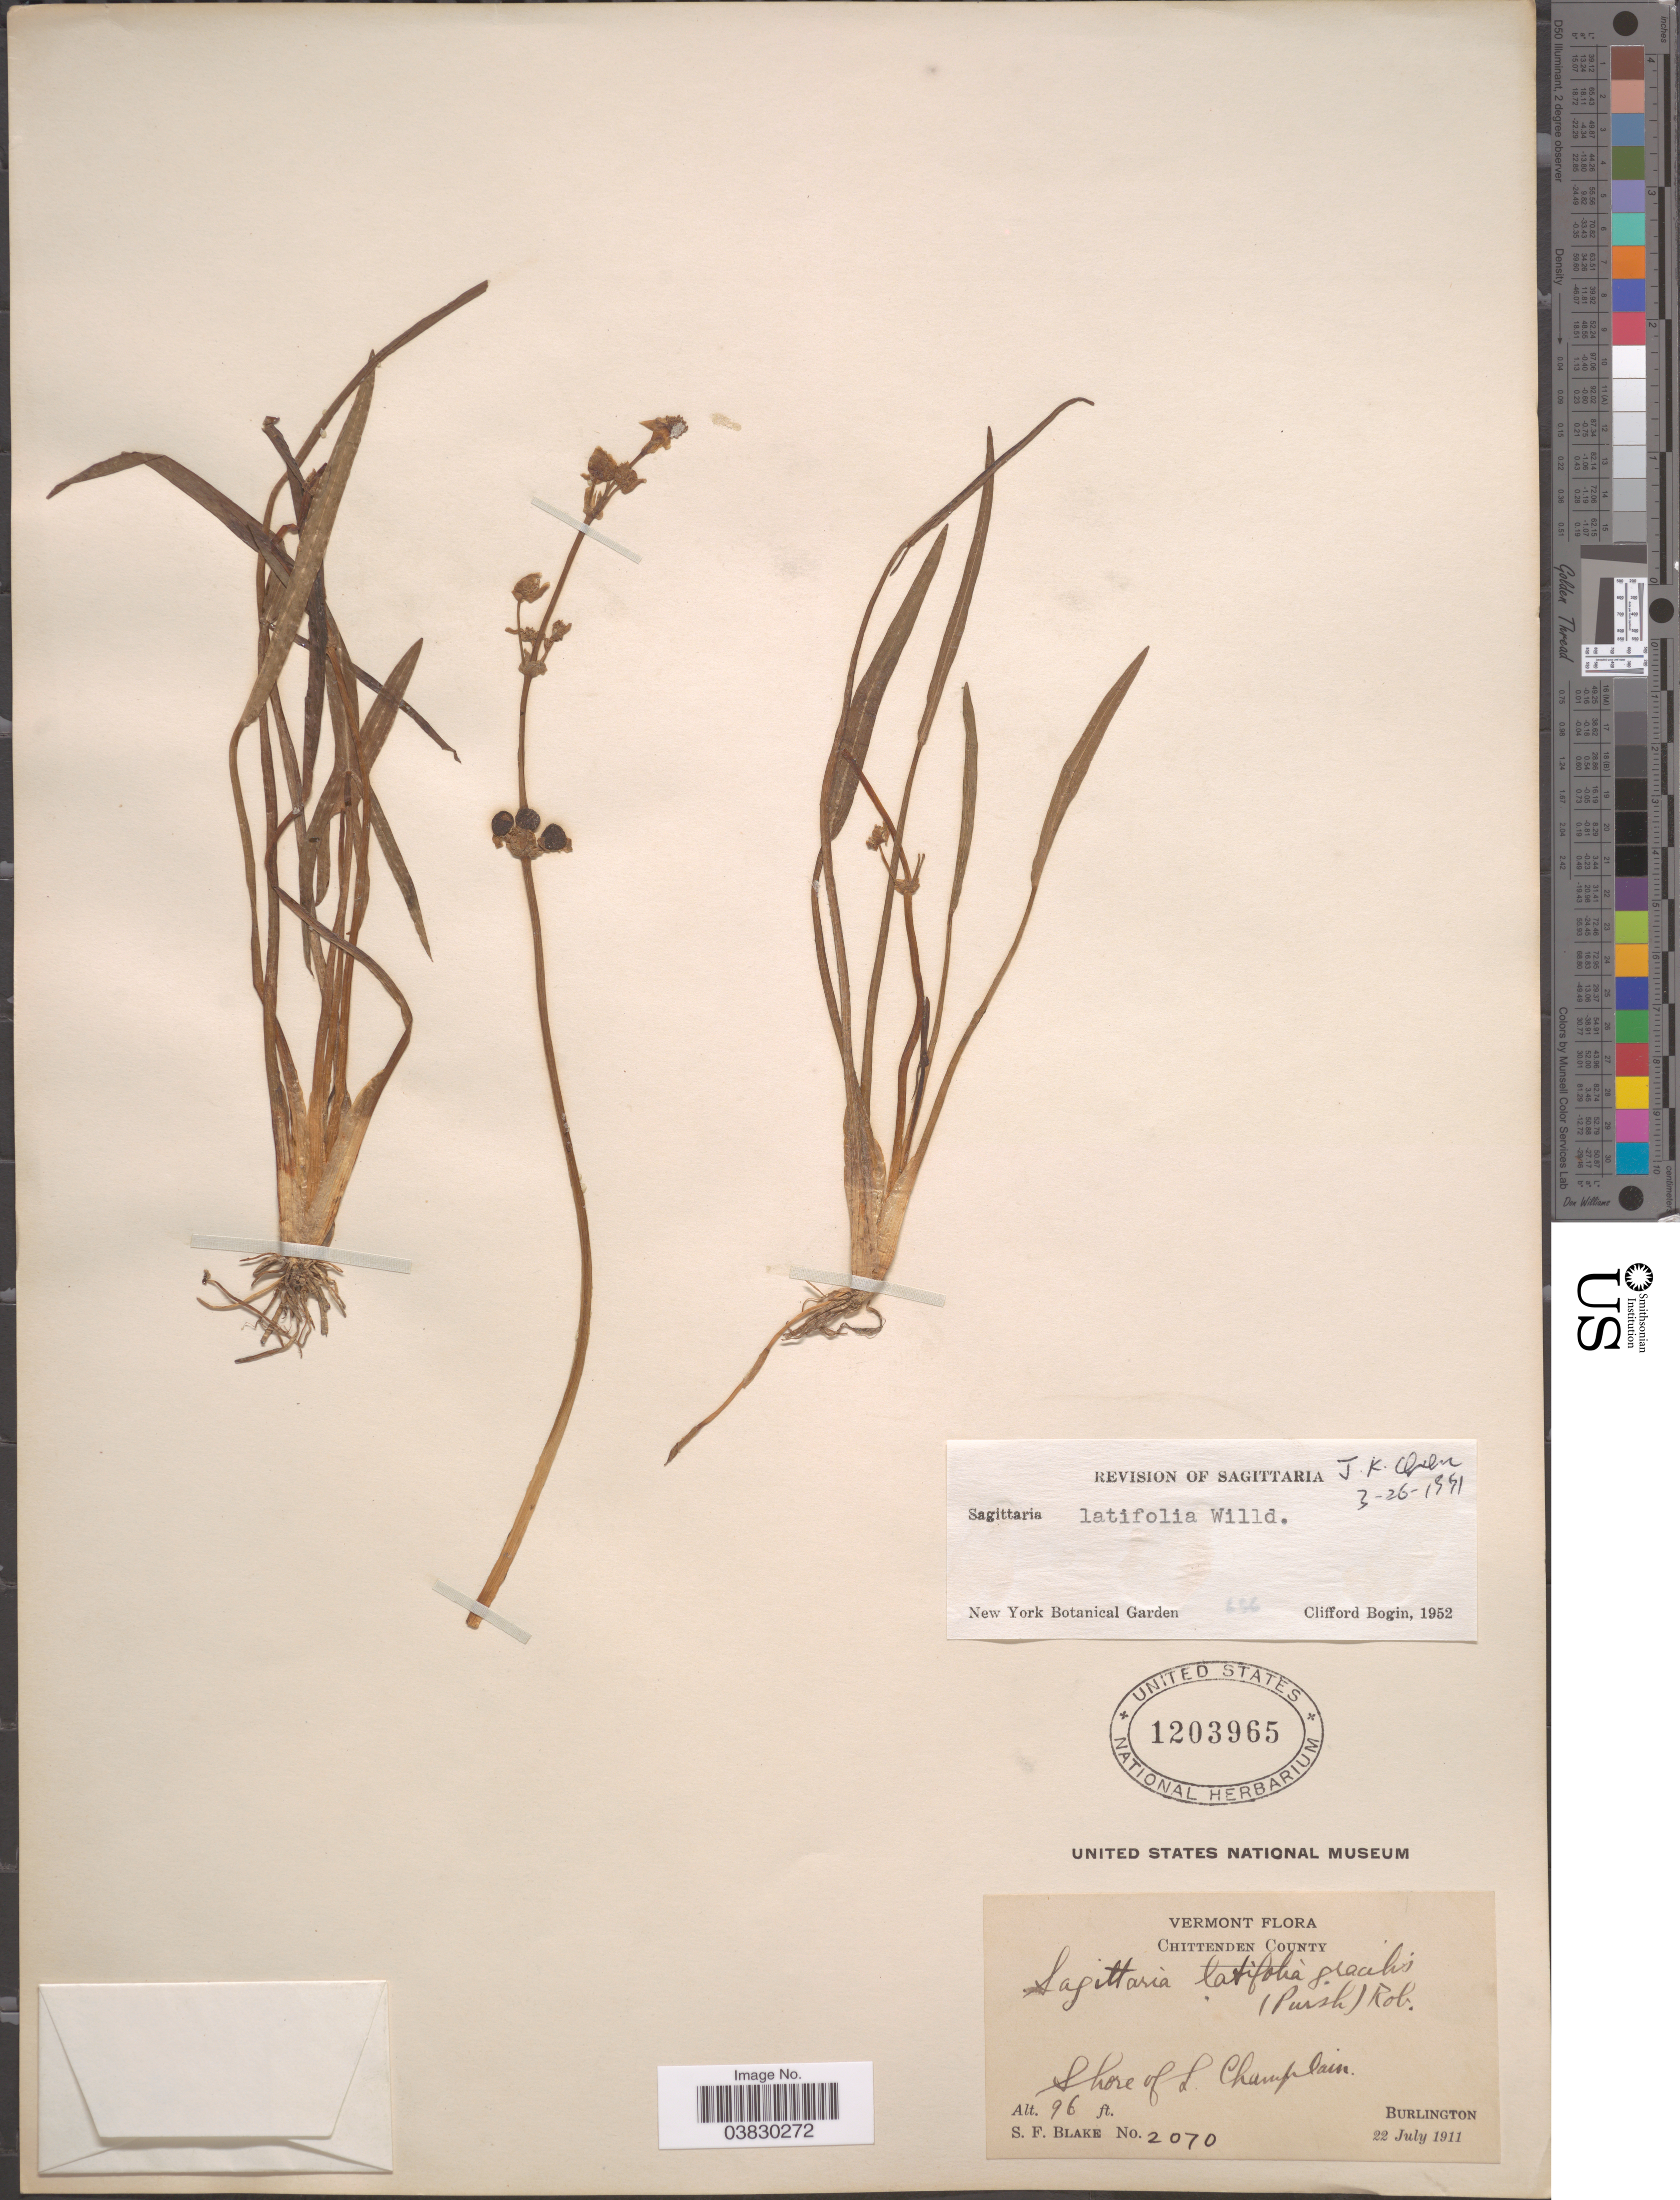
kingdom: Plantae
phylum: Tracheophyta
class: Liliopsida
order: Alismatales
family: Alismataceae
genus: Sagittaria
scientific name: Sagittaria latifolia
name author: Willd.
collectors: S. Blake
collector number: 2070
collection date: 1911-07-22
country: United States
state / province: Vermont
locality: Chittenden County. Shore of L. Champlain. Burlington.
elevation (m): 29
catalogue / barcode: US 1203965